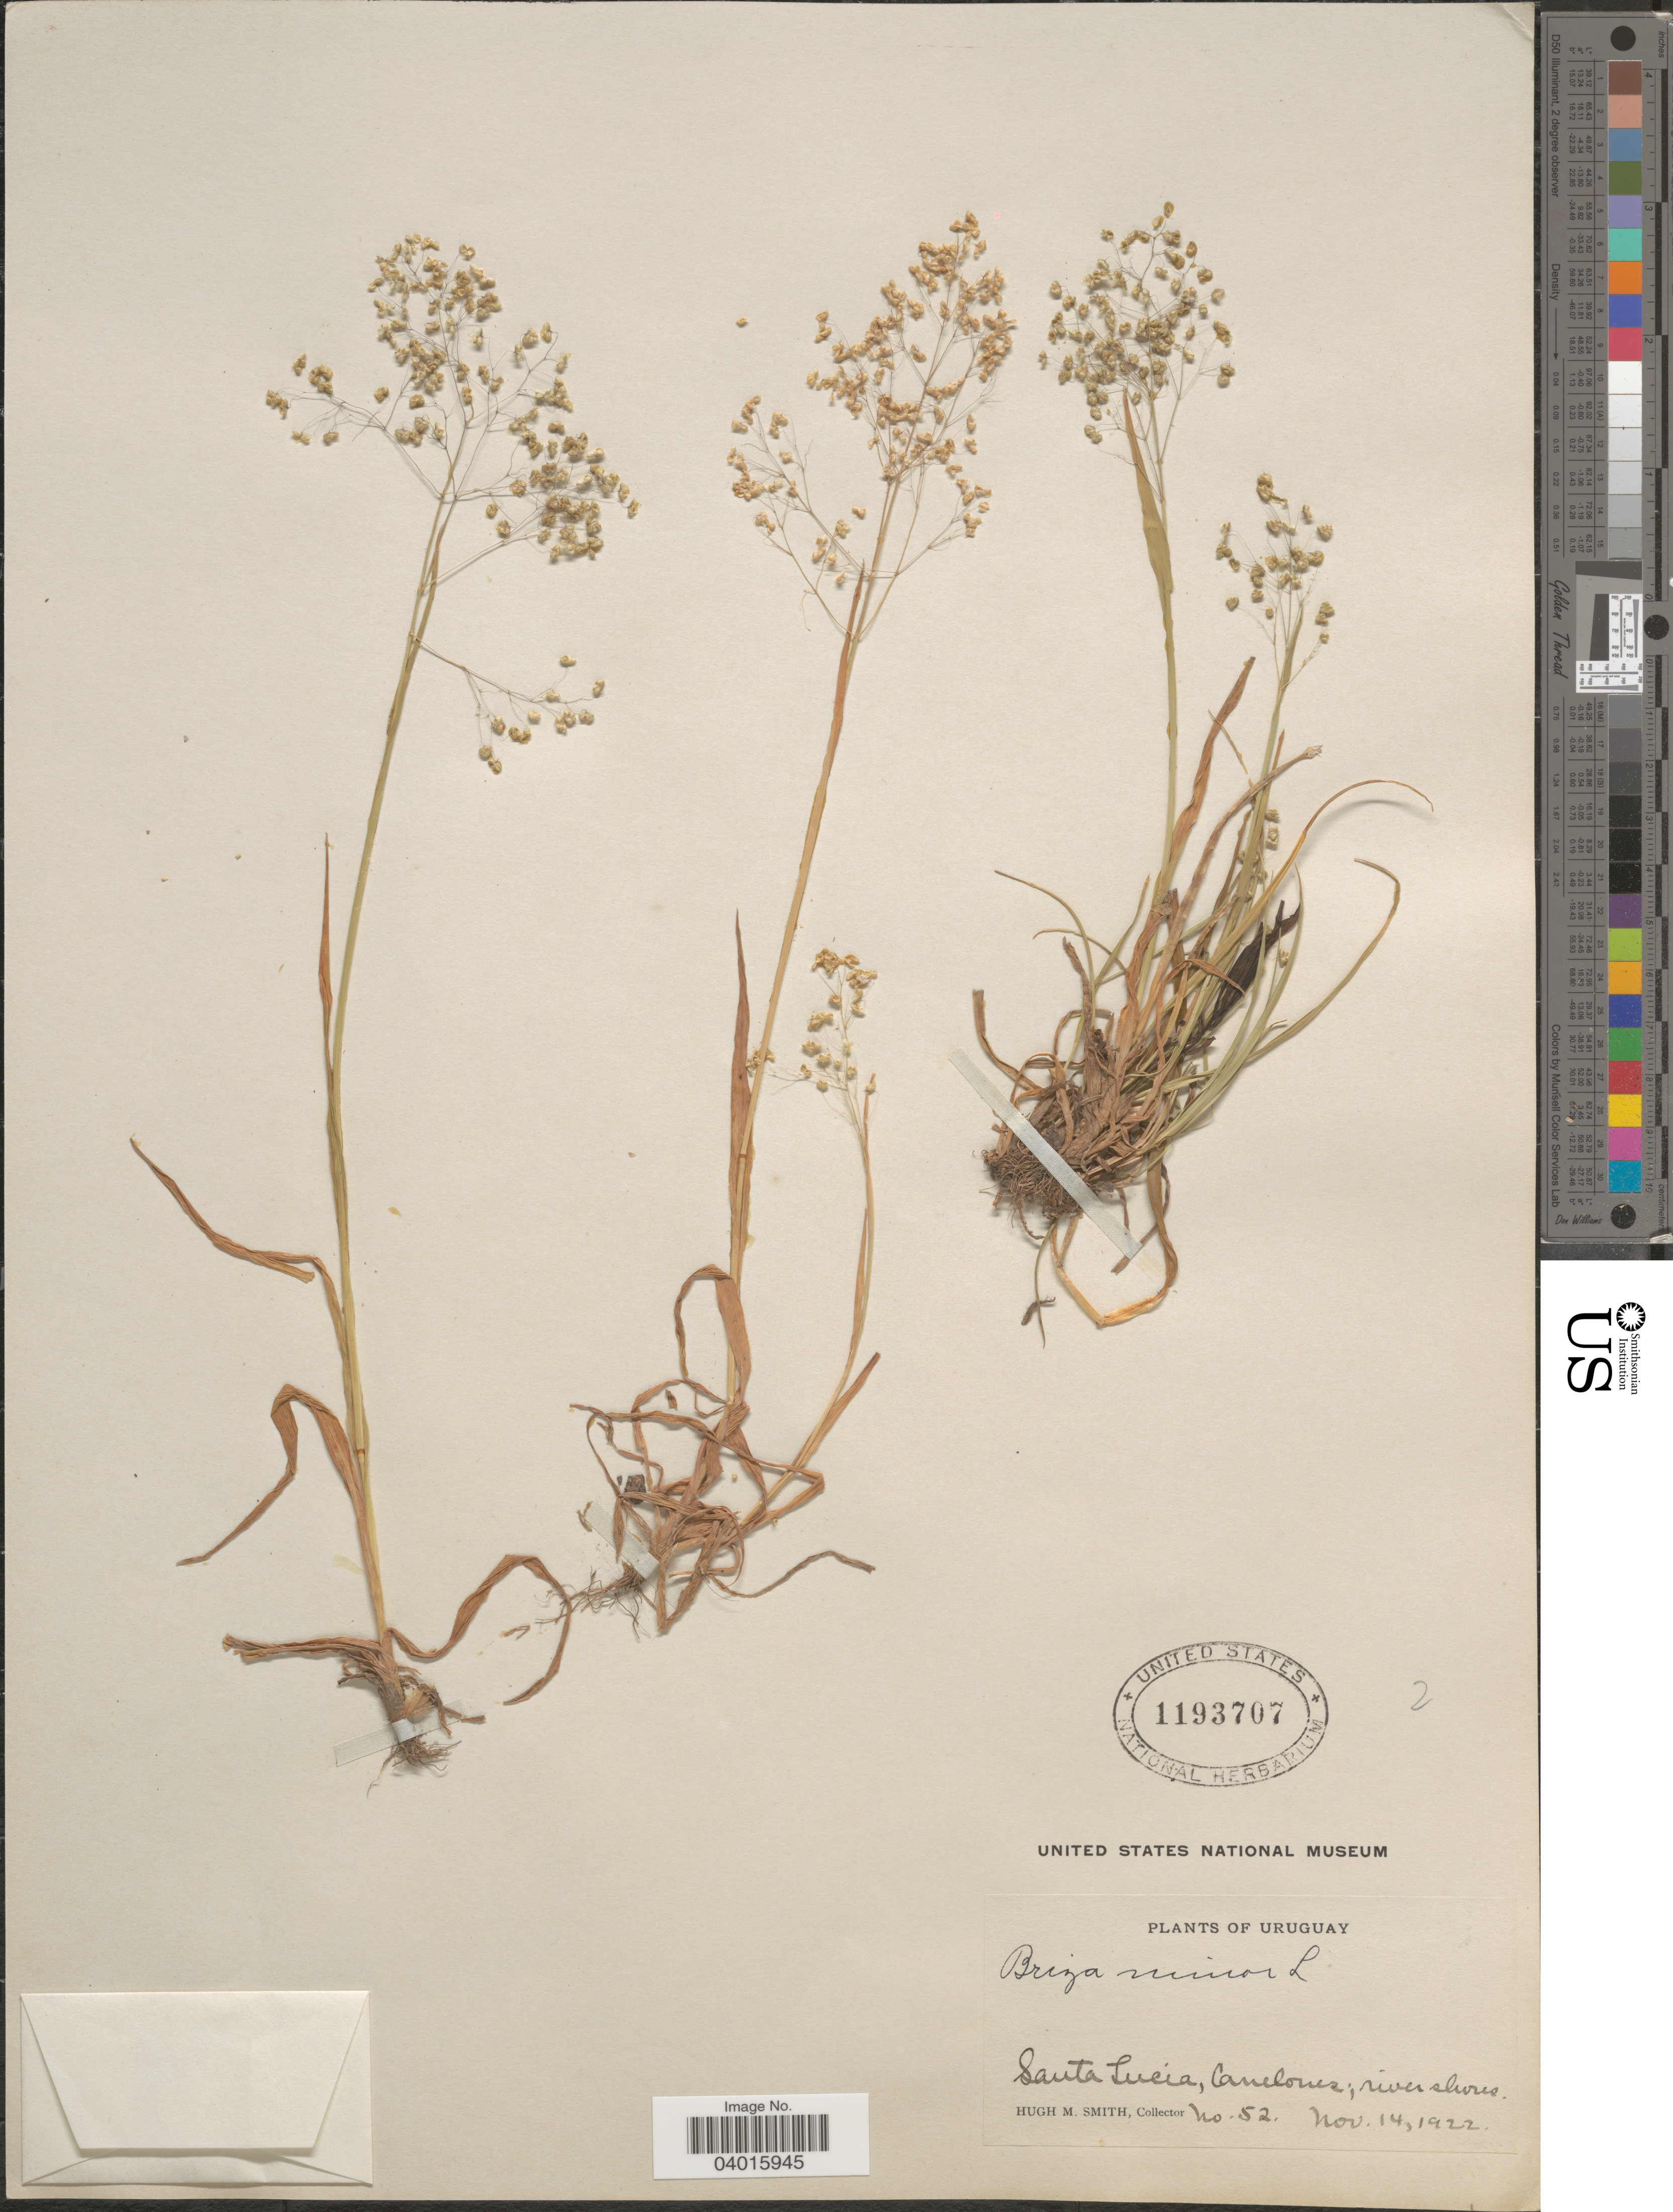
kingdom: Plantae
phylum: Tracheophyta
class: Liliopsida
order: Poales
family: Poaceae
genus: Briza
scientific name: Briza minor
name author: L.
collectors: H. M. Smith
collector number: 52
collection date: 1922-11-14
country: Uruguay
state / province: Canelones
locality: Santa Lucia.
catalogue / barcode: US 1193707